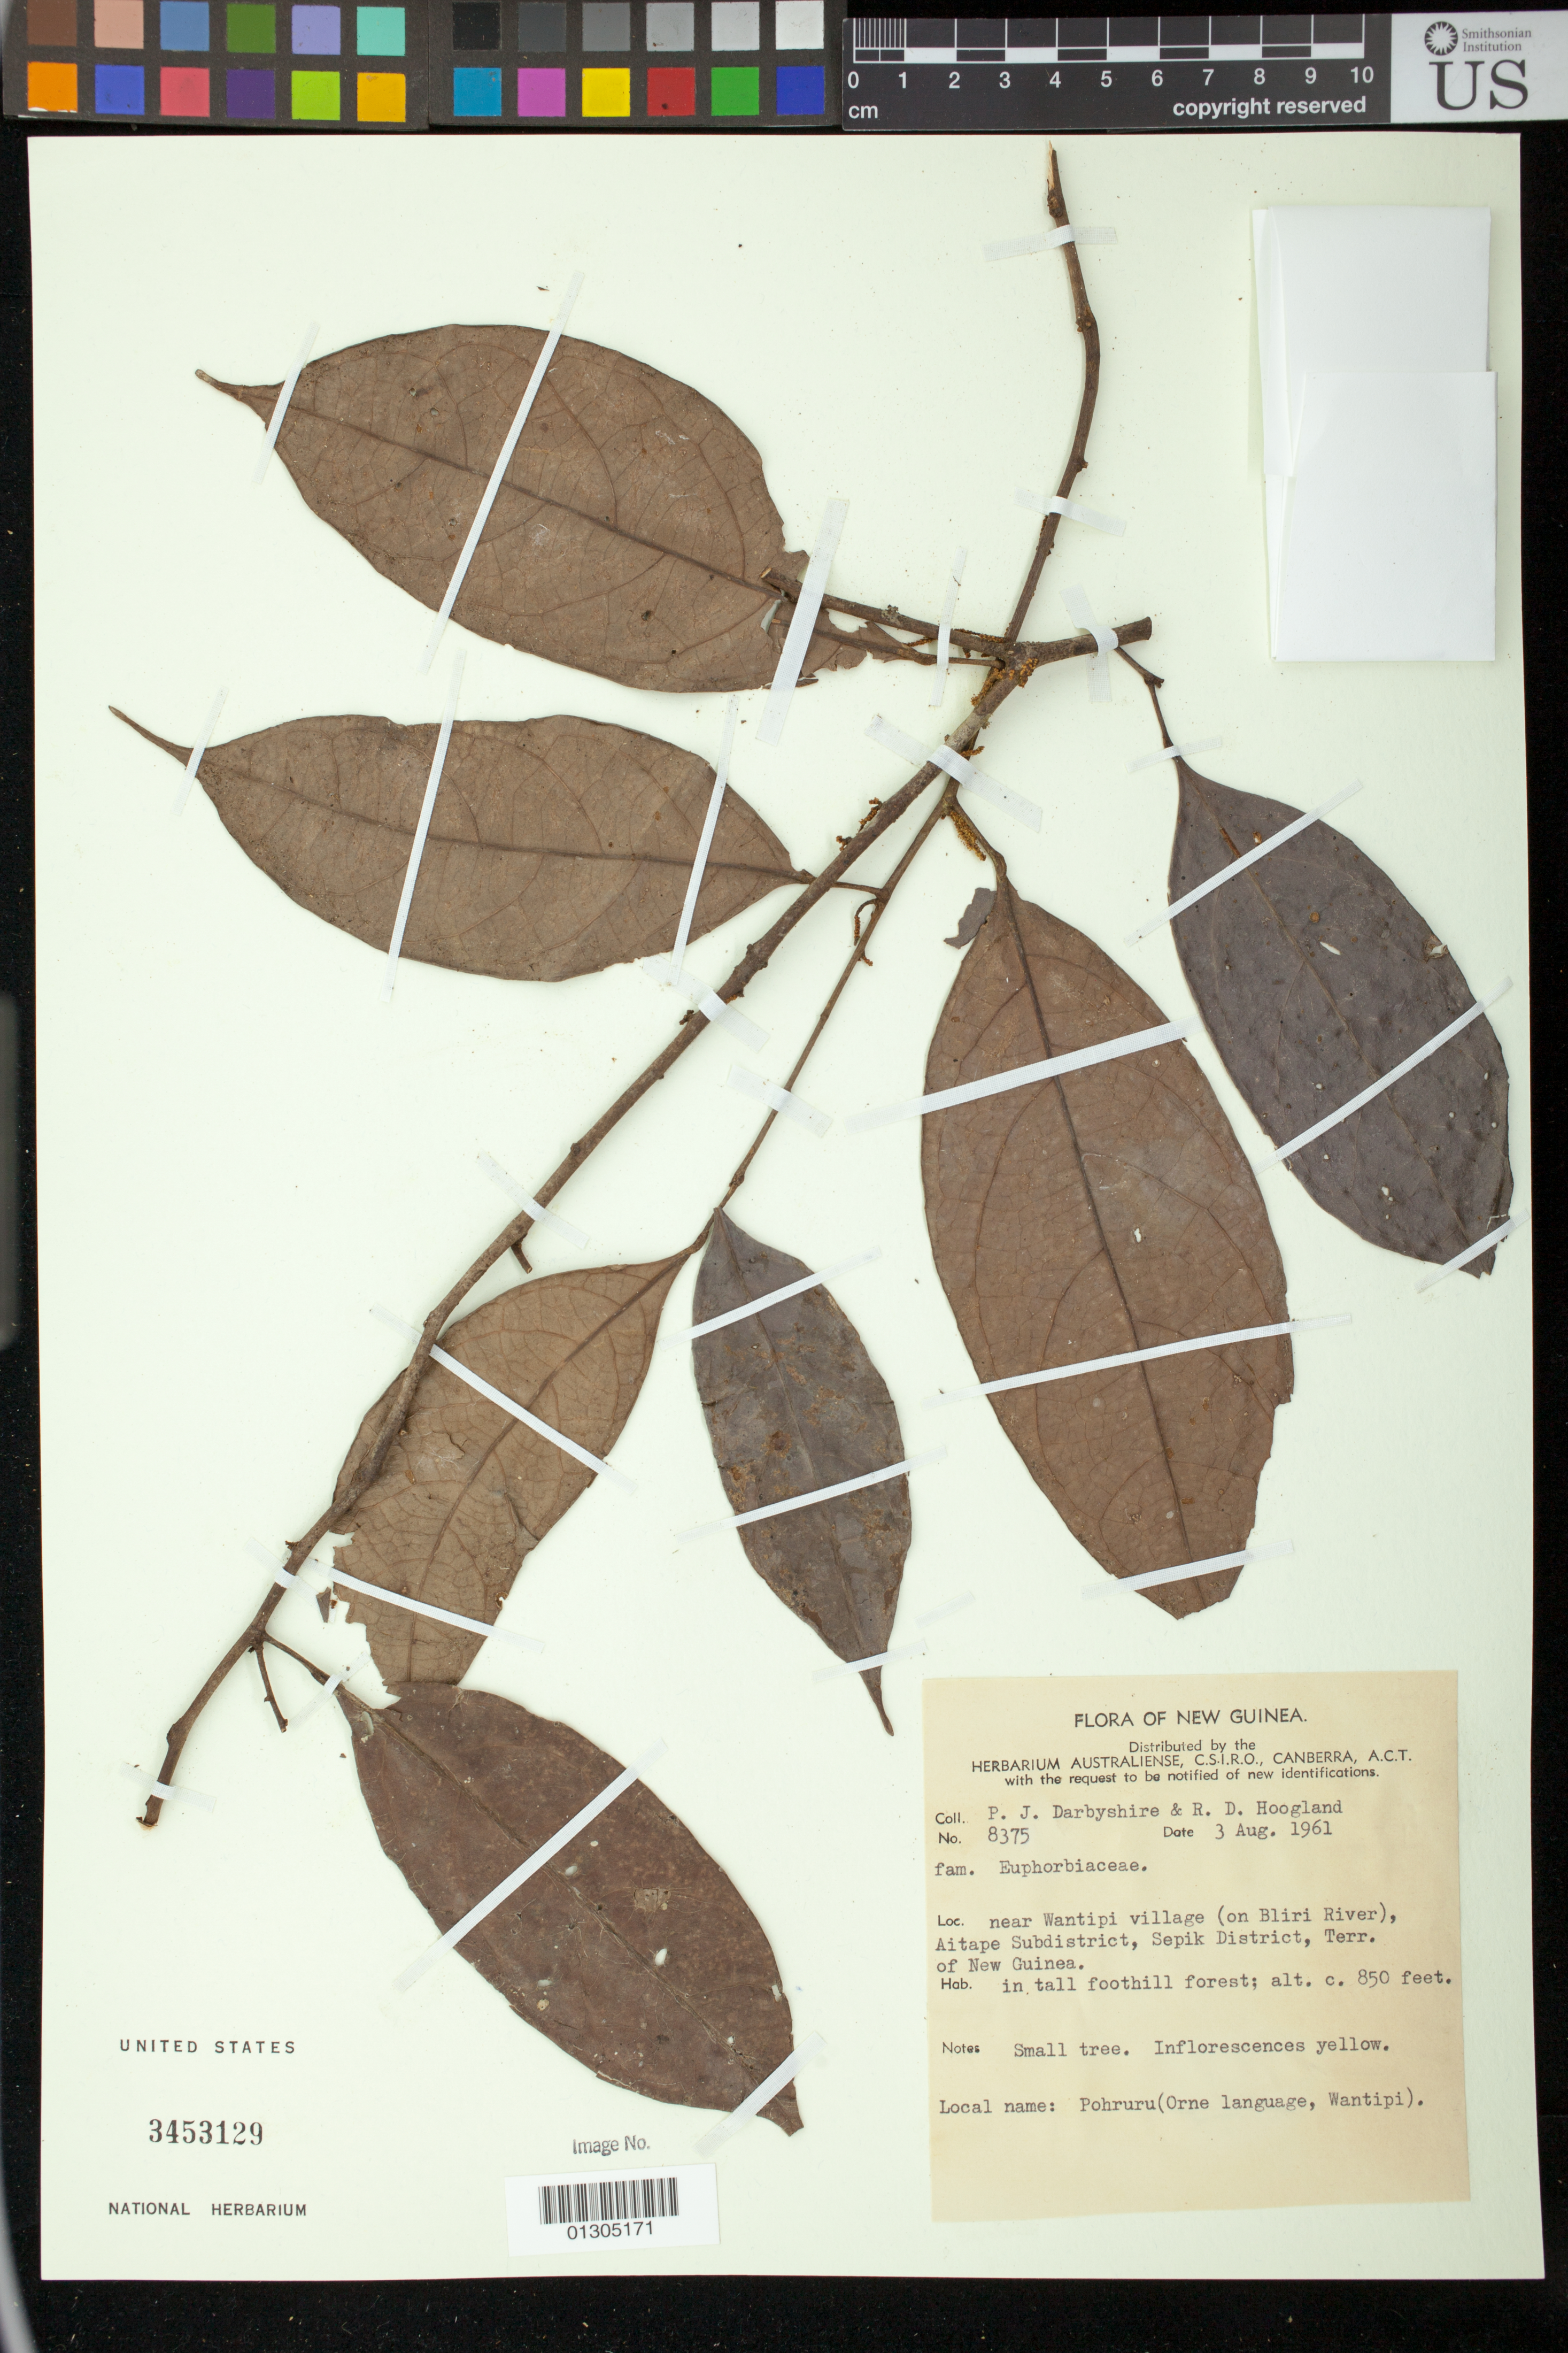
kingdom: Plantae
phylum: Tracheophyta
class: Magnoliopsida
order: Malpighiales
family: Euphorbiaceae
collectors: P. Darbyshire & R. D. Hoogland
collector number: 8375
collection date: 1961-08-03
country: Papua New Guinea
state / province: Sandaun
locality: near Wantipi village (on Bliri River), Aitape Subdistrict, Sepik District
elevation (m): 259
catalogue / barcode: US 3453129